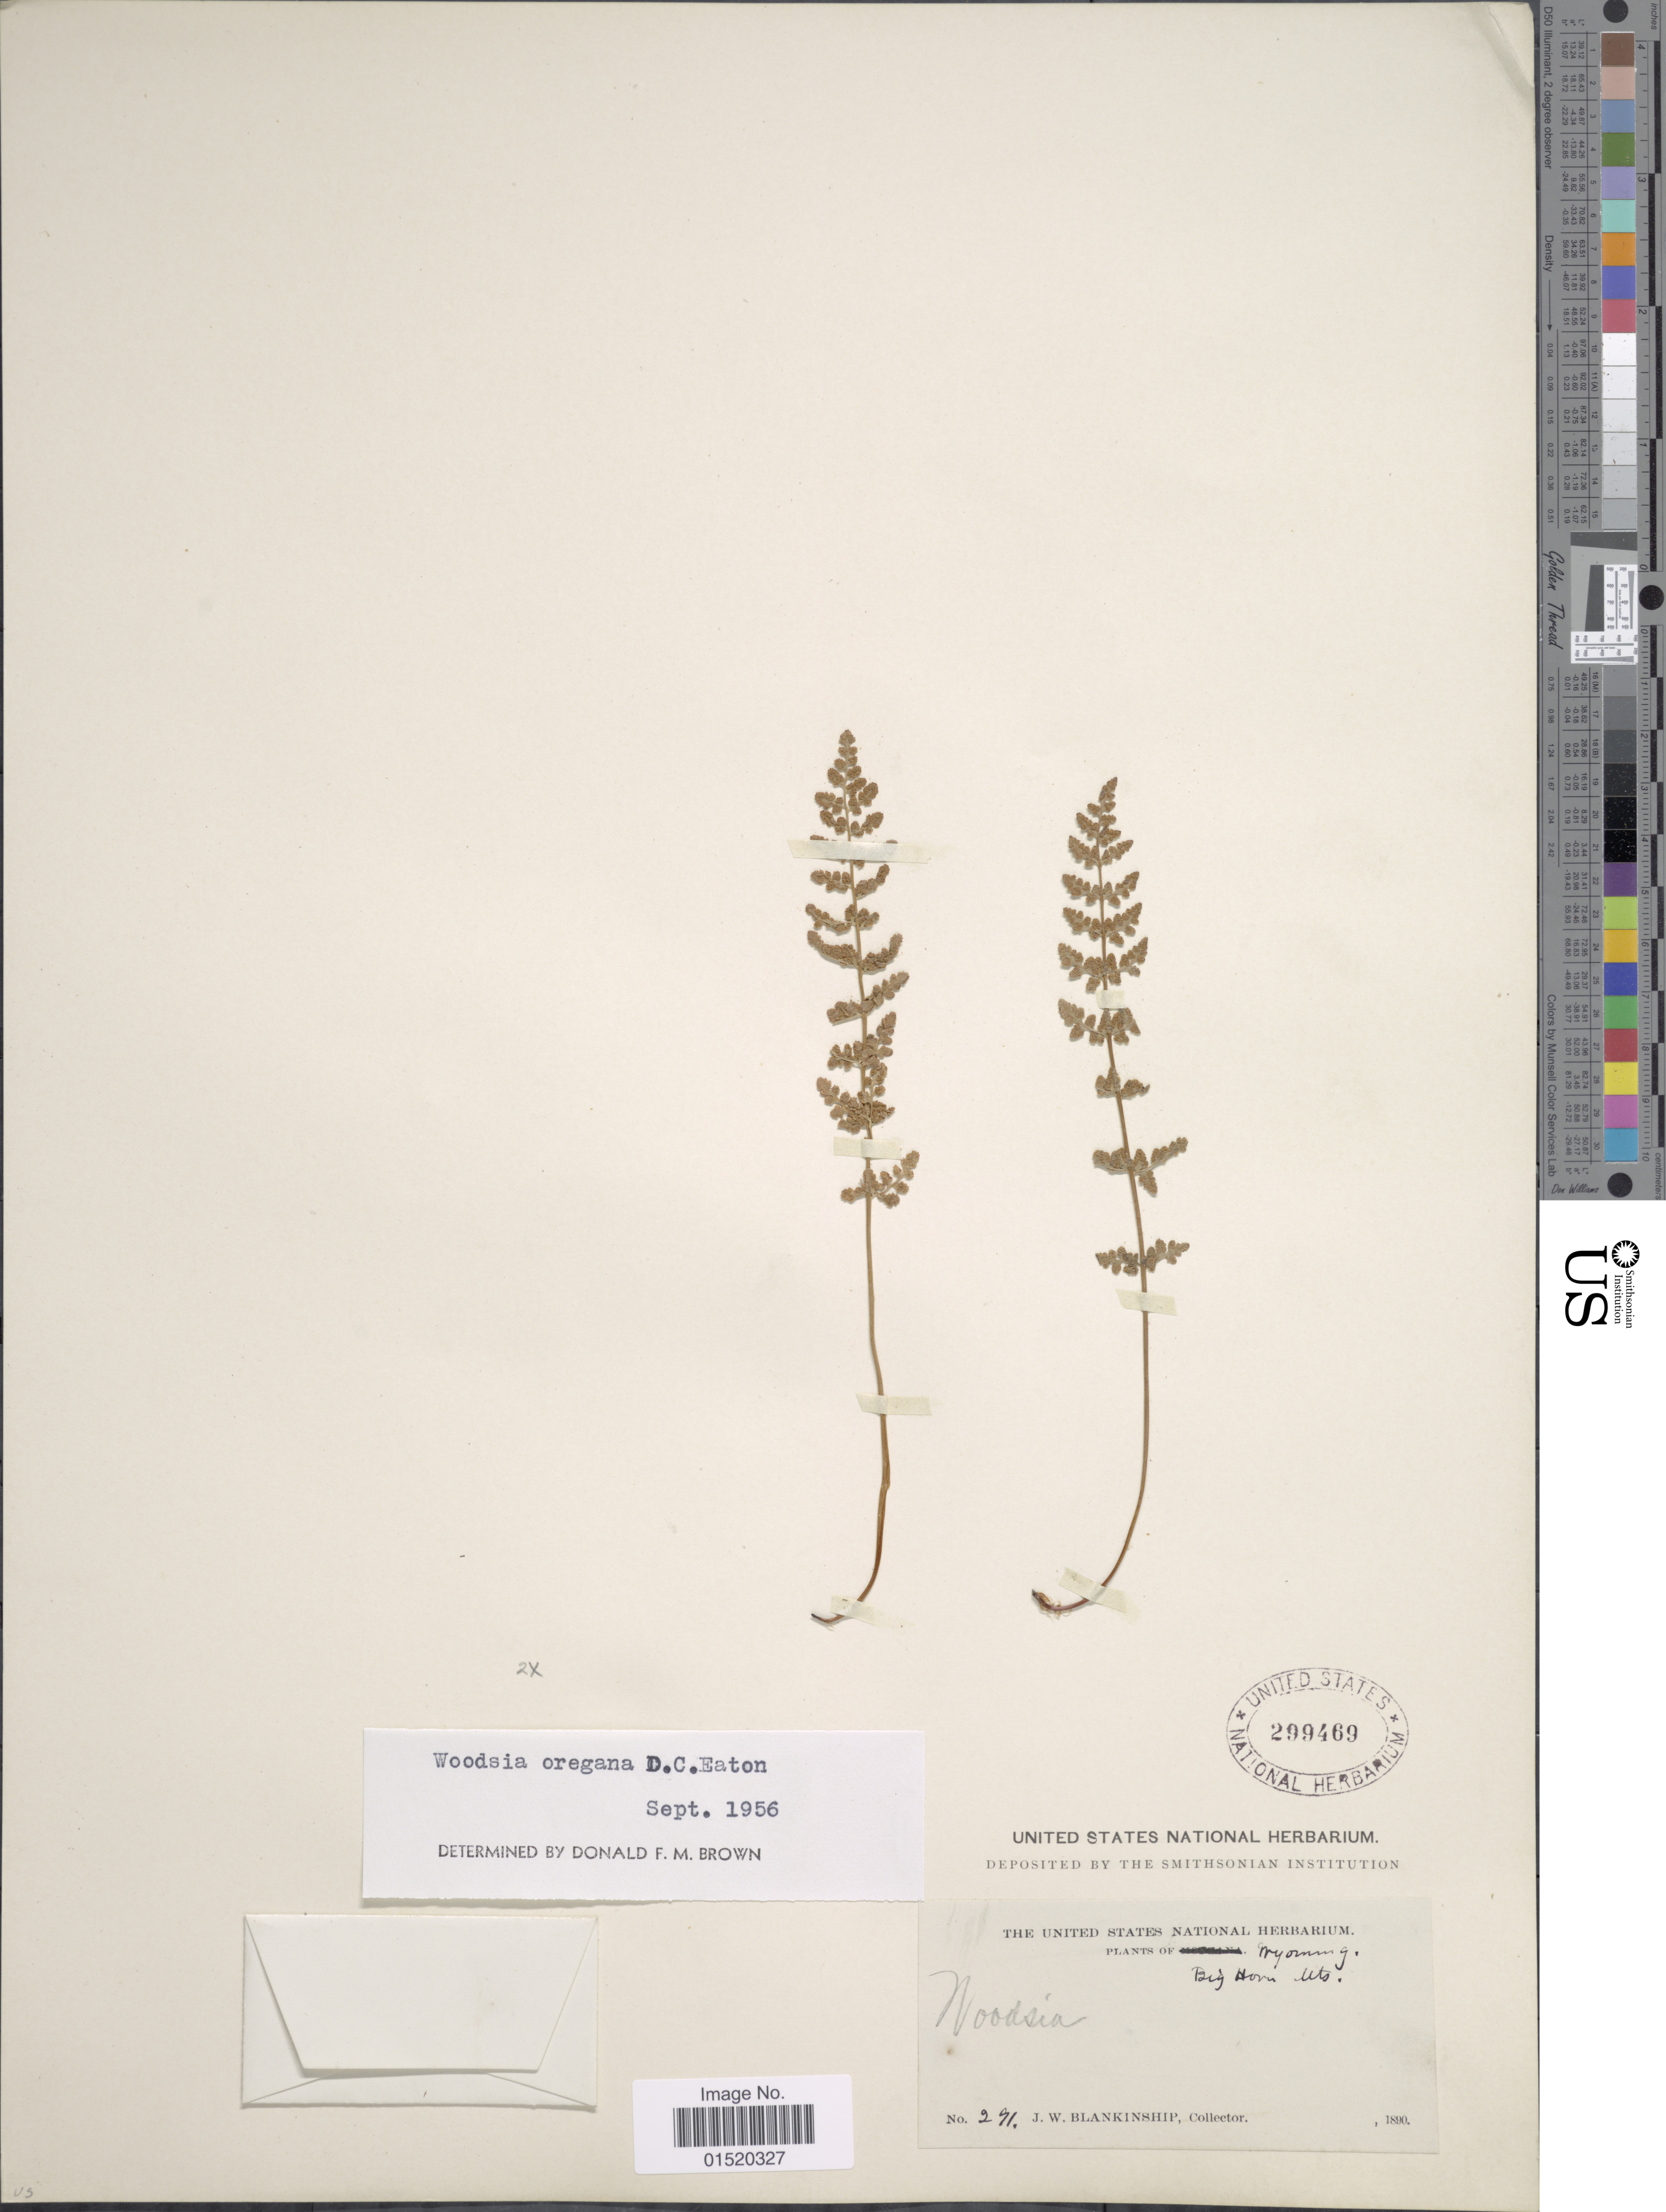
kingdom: Plantae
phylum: Tracheophyta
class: Polypodiopsida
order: Polypodiales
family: Woodsiaceae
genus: Woodsia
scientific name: Woodsia oregana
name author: D.C. Eaton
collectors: J. W. Blankinship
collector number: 291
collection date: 1890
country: United States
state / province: Wyoming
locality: Big Horn Mts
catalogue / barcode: US 299469